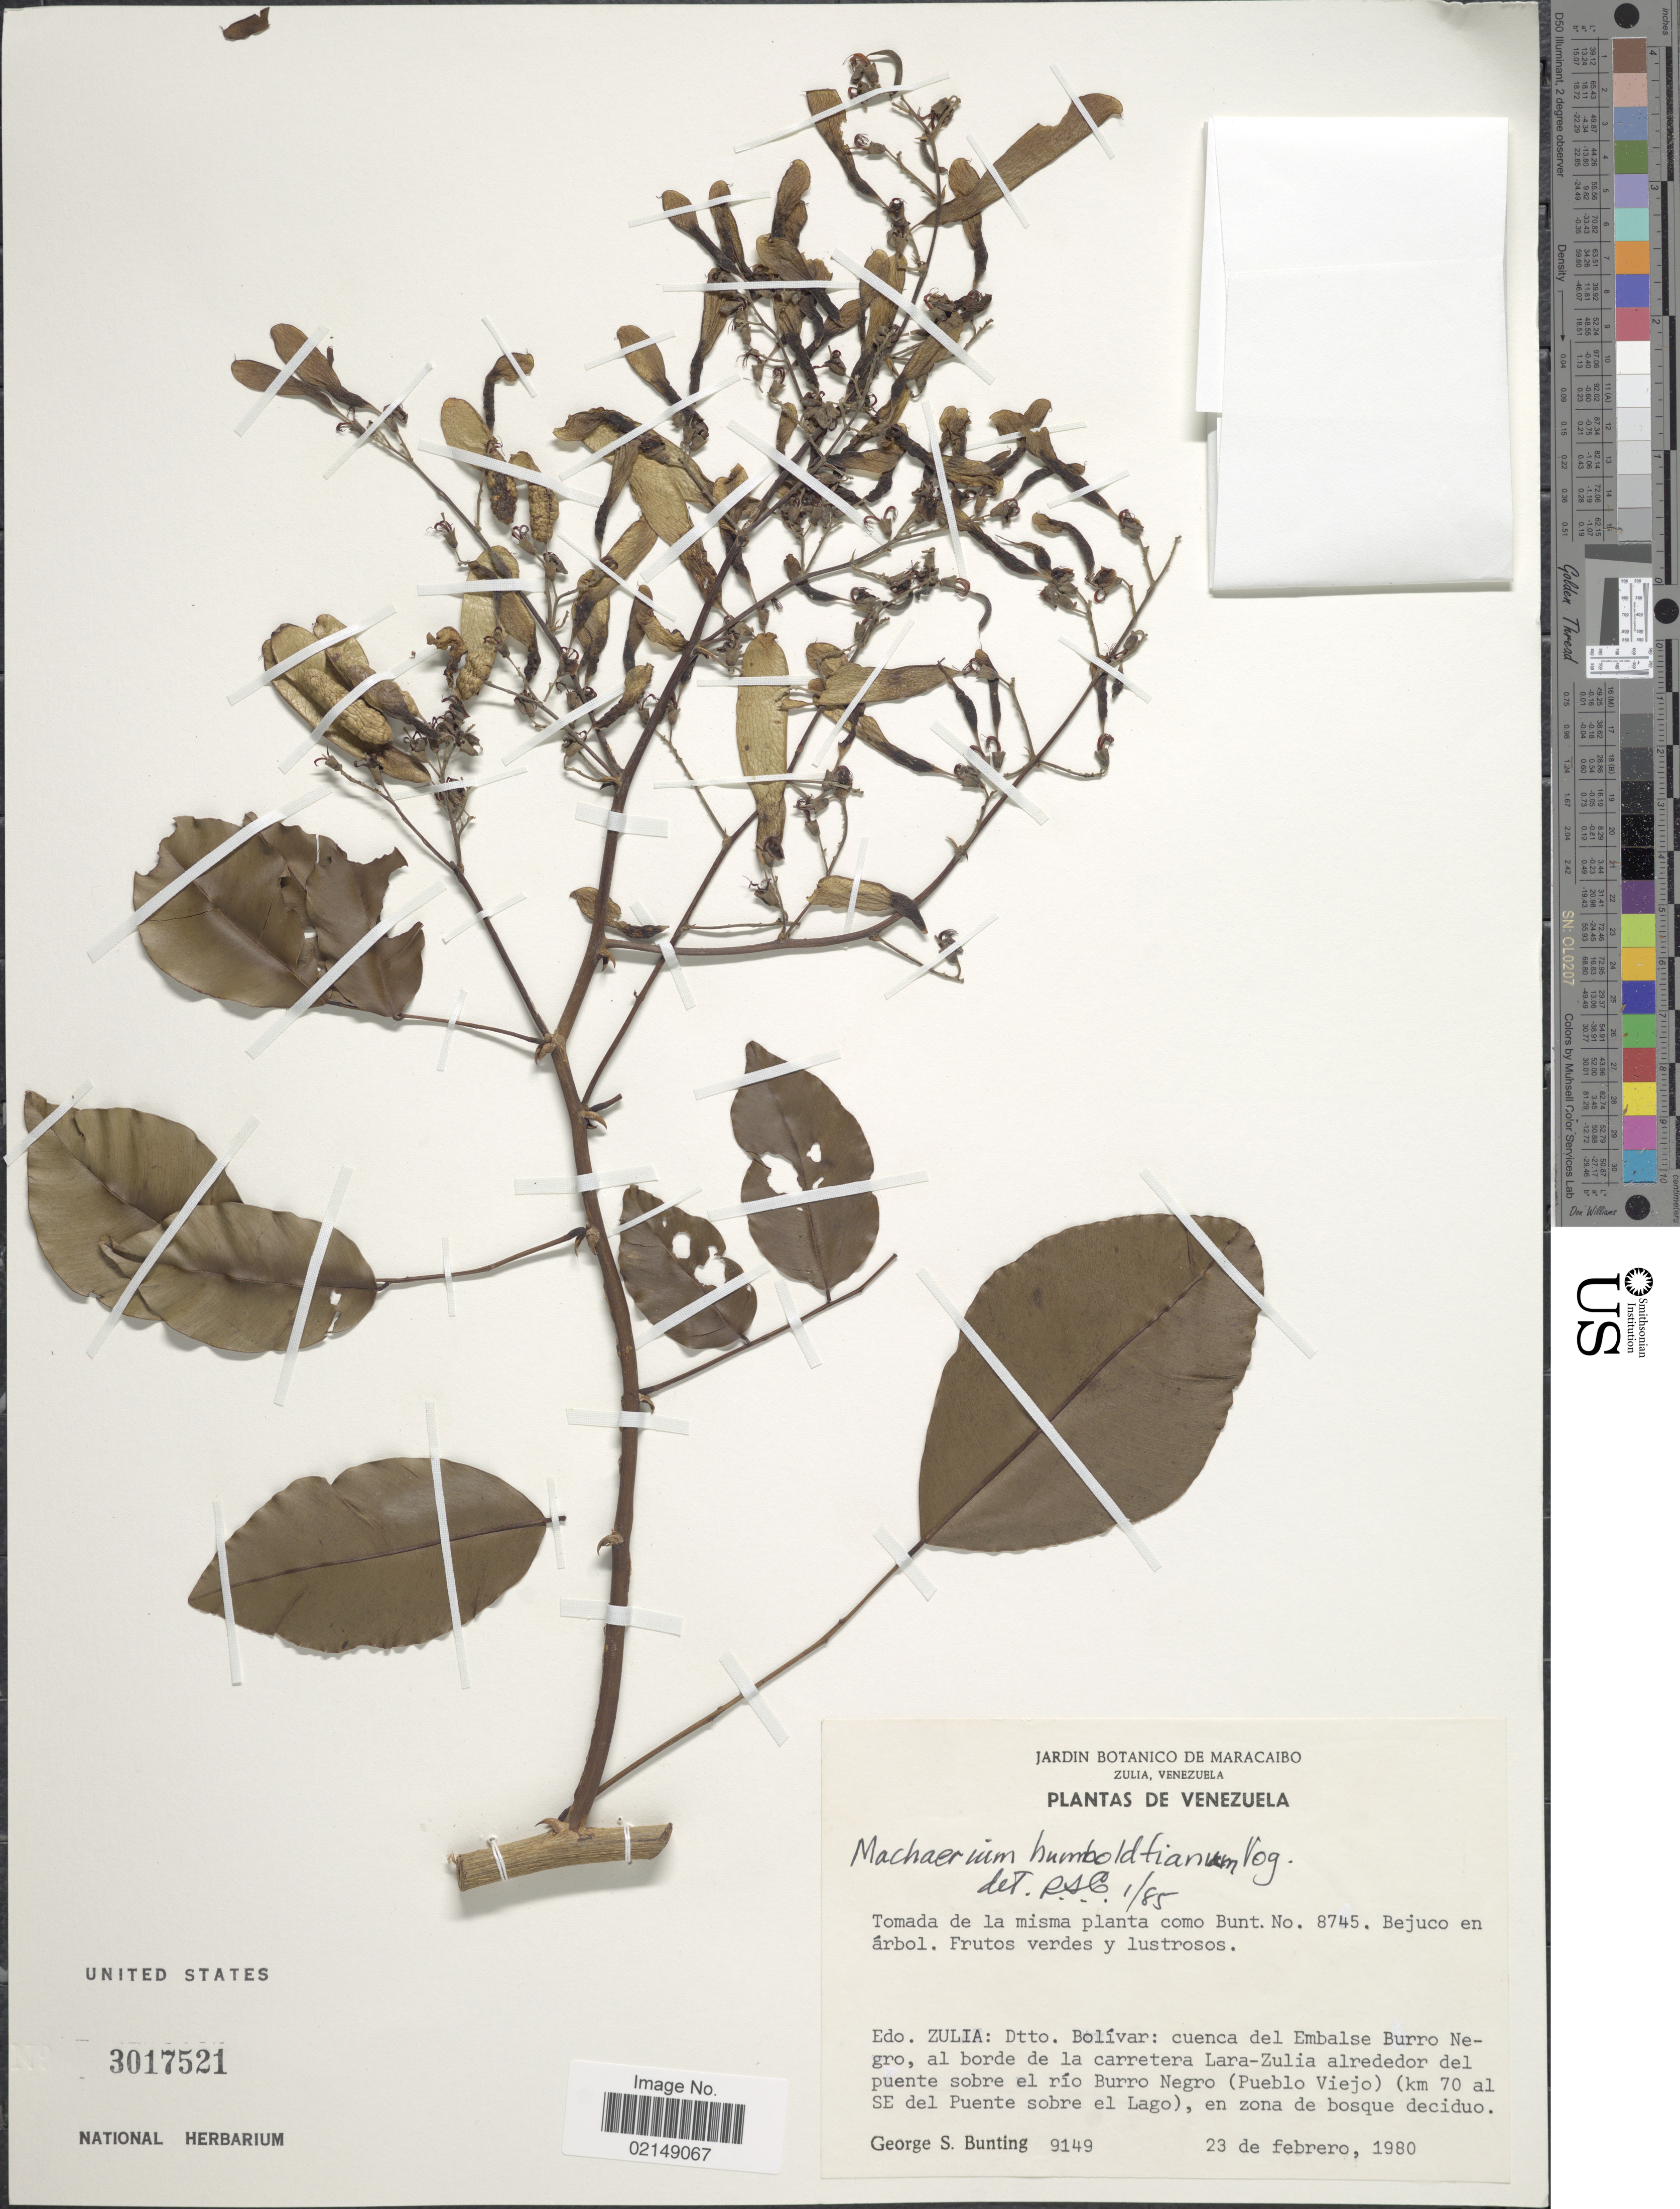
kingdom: Plantae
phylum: Tracheophyta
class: Magnoliopsida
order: Fabales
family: Fabaceae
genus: Machaerium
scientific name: Machaerium humboldtianum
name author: Vogel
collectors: G. S. Bunting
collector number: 9149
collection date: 1980-02-23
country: Venezuela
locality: Edo. Zulia: Dtto. Bolivar: cuenca del Embalse Burro Negro, al borde de la carretera Lara-Zulia alrededor del puente sobre el rio Burro Negro (Pueblo Viejo) (km 70 al SE del Puente sobre el Lago, en zona de bosque deciduo.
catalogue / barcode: US 3017521